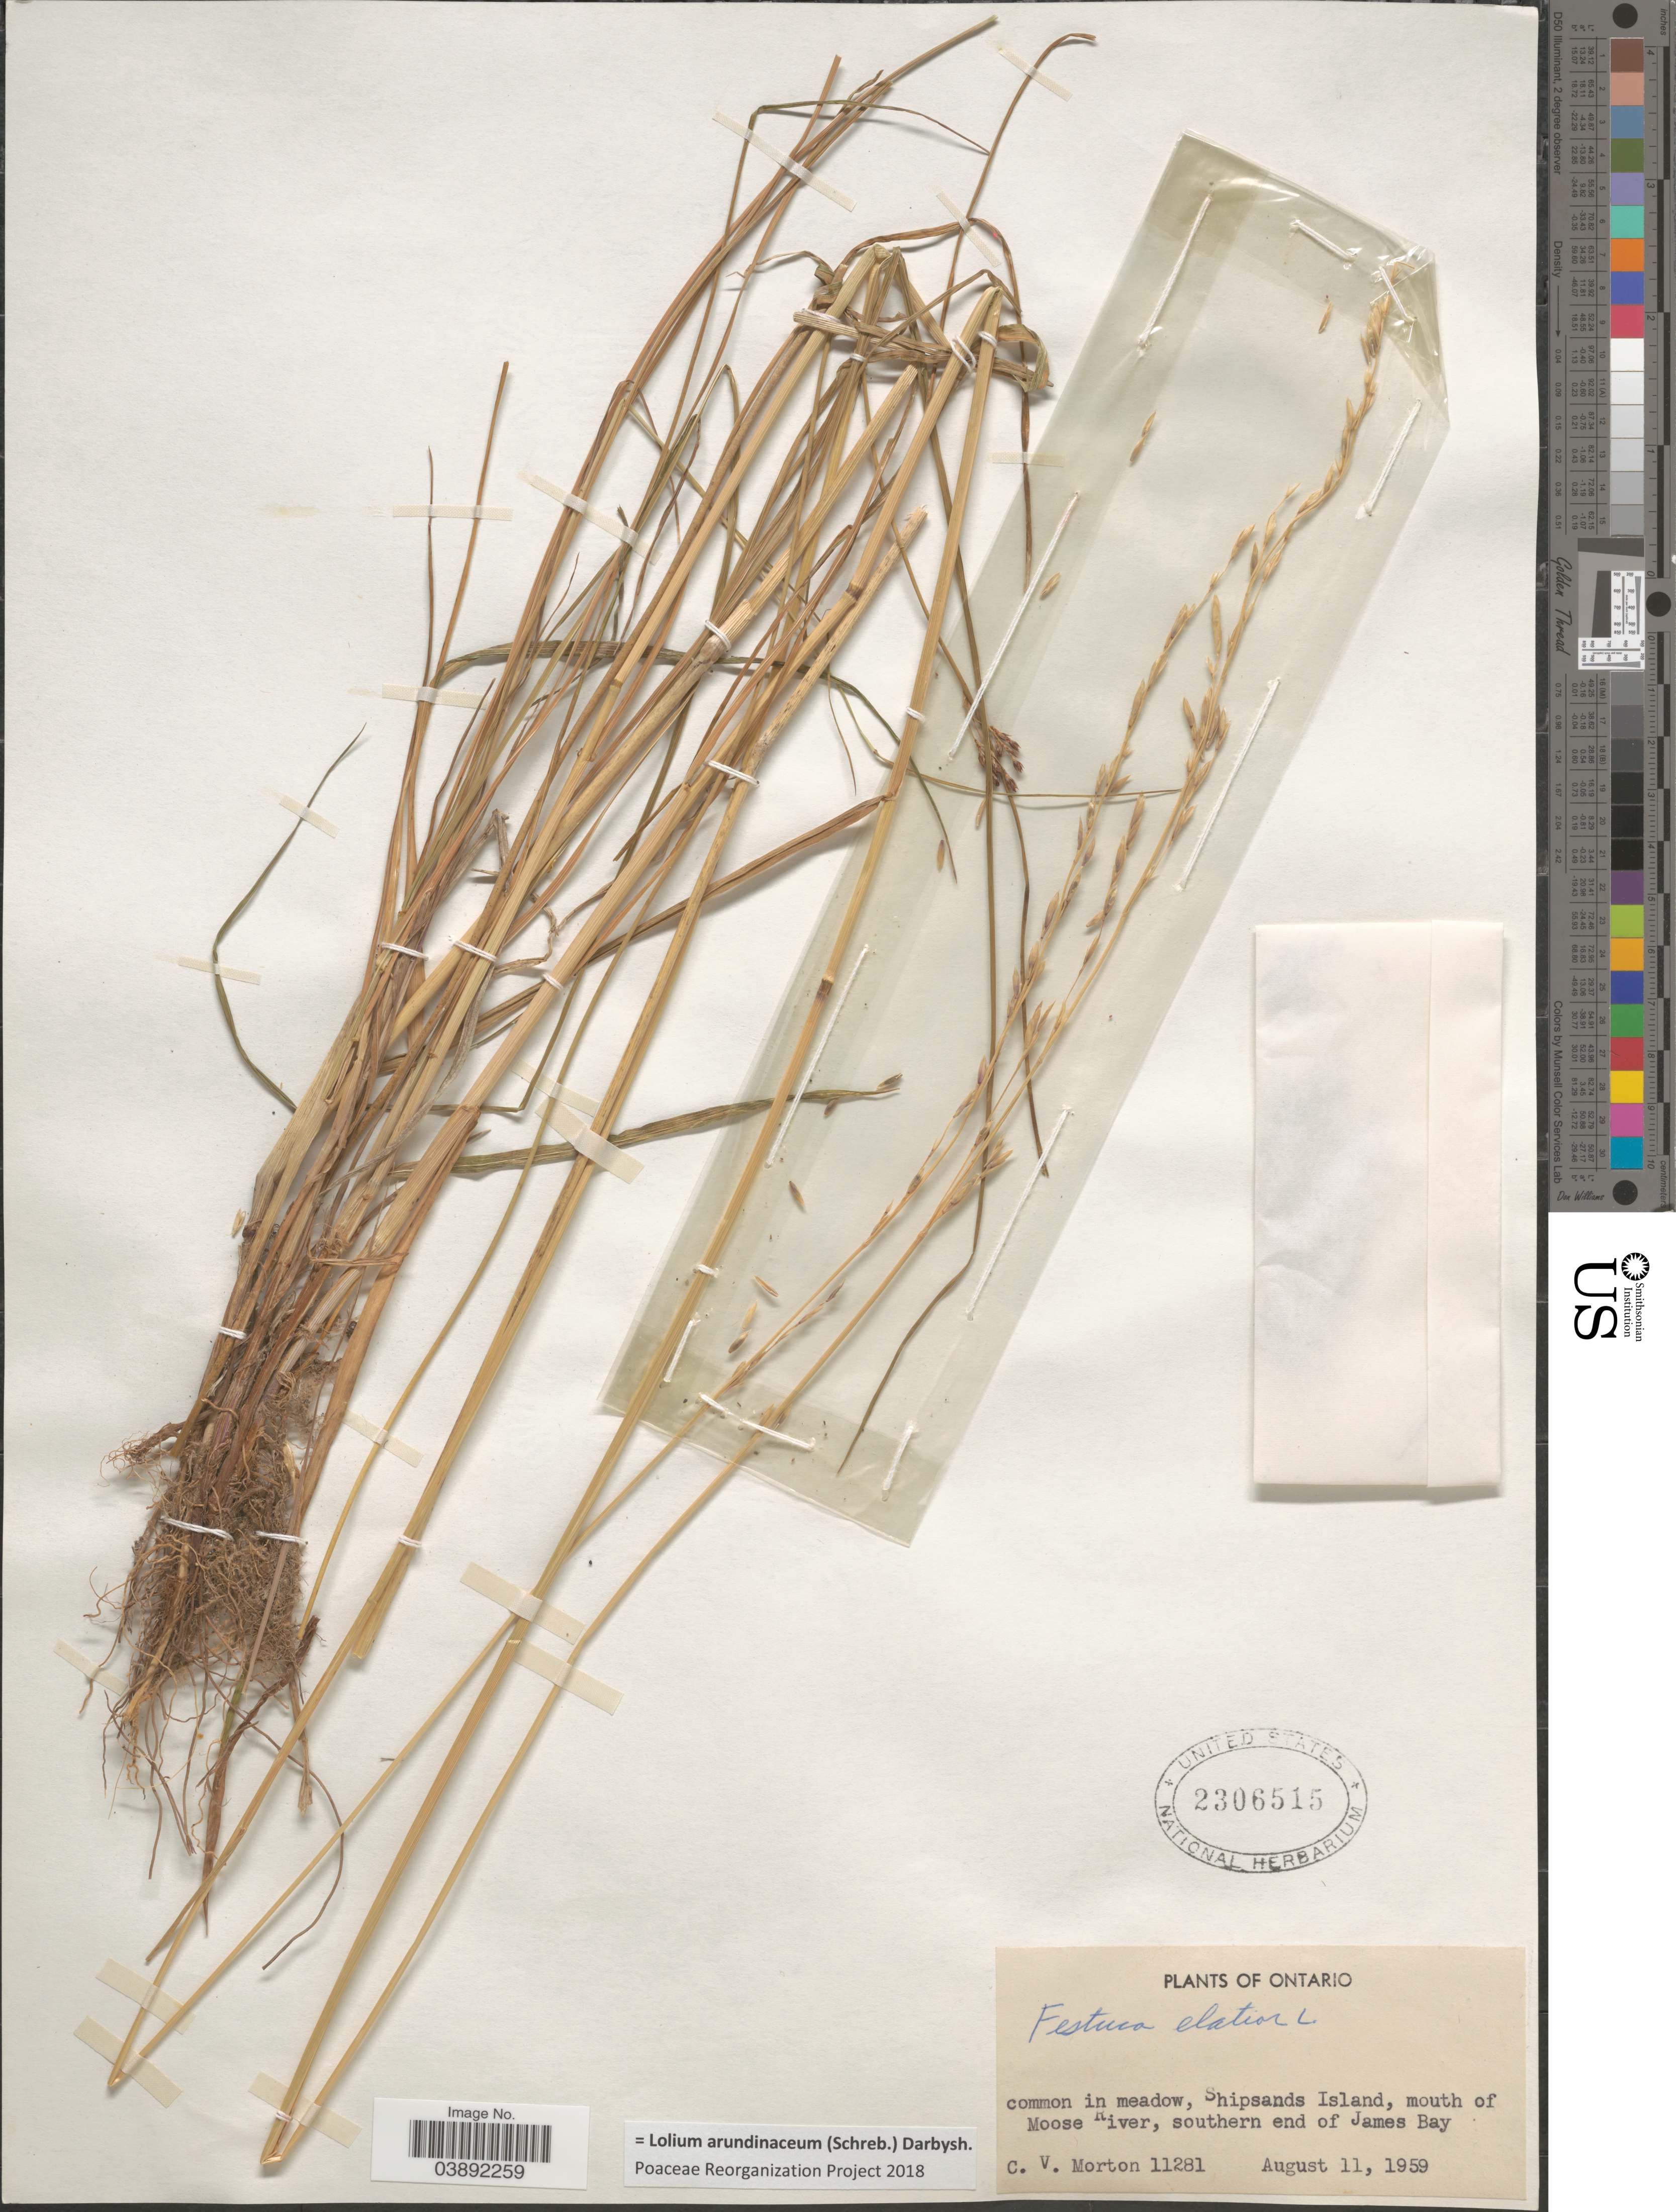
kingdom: Plantae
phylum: Tracheophyta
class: Liliopsida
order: Poales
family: Poaceae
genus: Lolium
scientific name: Lolium arundinaceum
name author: (Schreb.) Darbysh.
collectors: C. V. Morton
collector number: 11281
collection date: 1959-08-11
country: Canada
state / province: Ontario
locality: In meadow, Shipsands Island, mouth of Moose River, southern end of James Bay.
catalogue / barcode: US 2306515